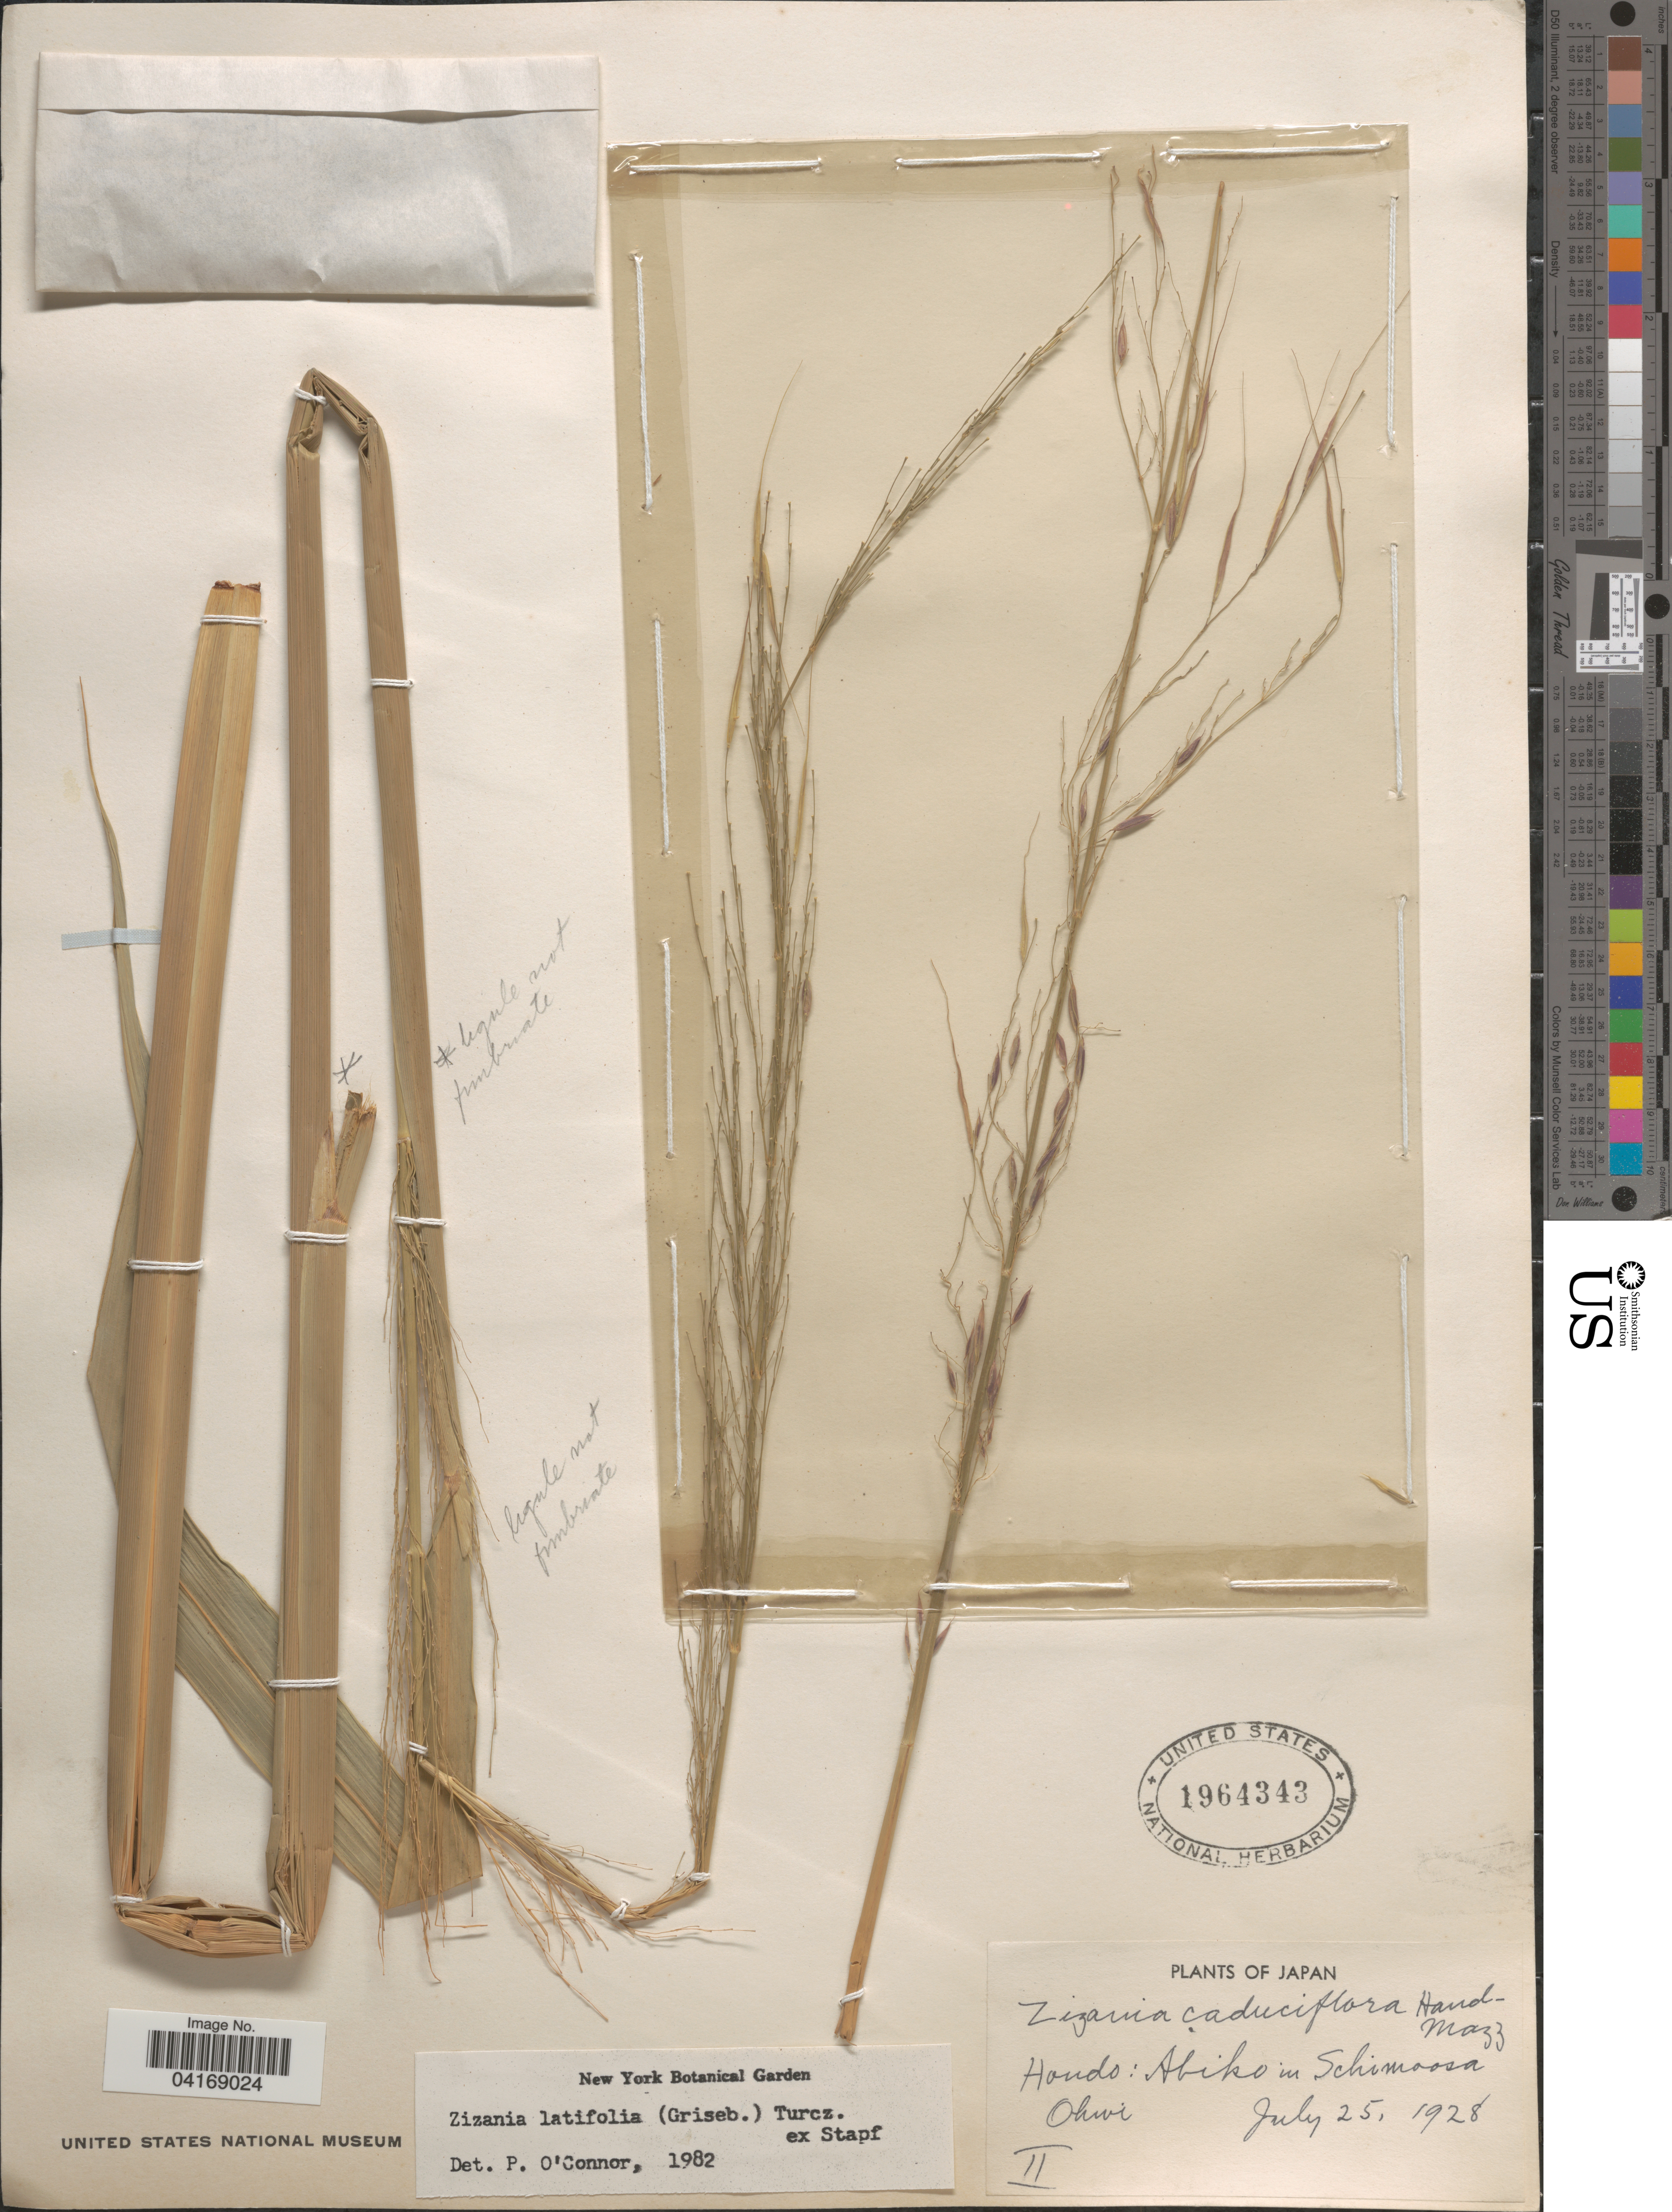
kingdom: Plantae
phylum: Tracheophyta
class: Liliopsida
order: Poales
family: Poaceae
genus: Zizania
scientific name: Zizania latifolia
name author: (Griseb.) Stapf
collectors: Ohwi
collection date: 1928-07-25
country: Japan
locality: Hondo: Abiko in Schimoosa.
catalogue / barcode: US 1964343